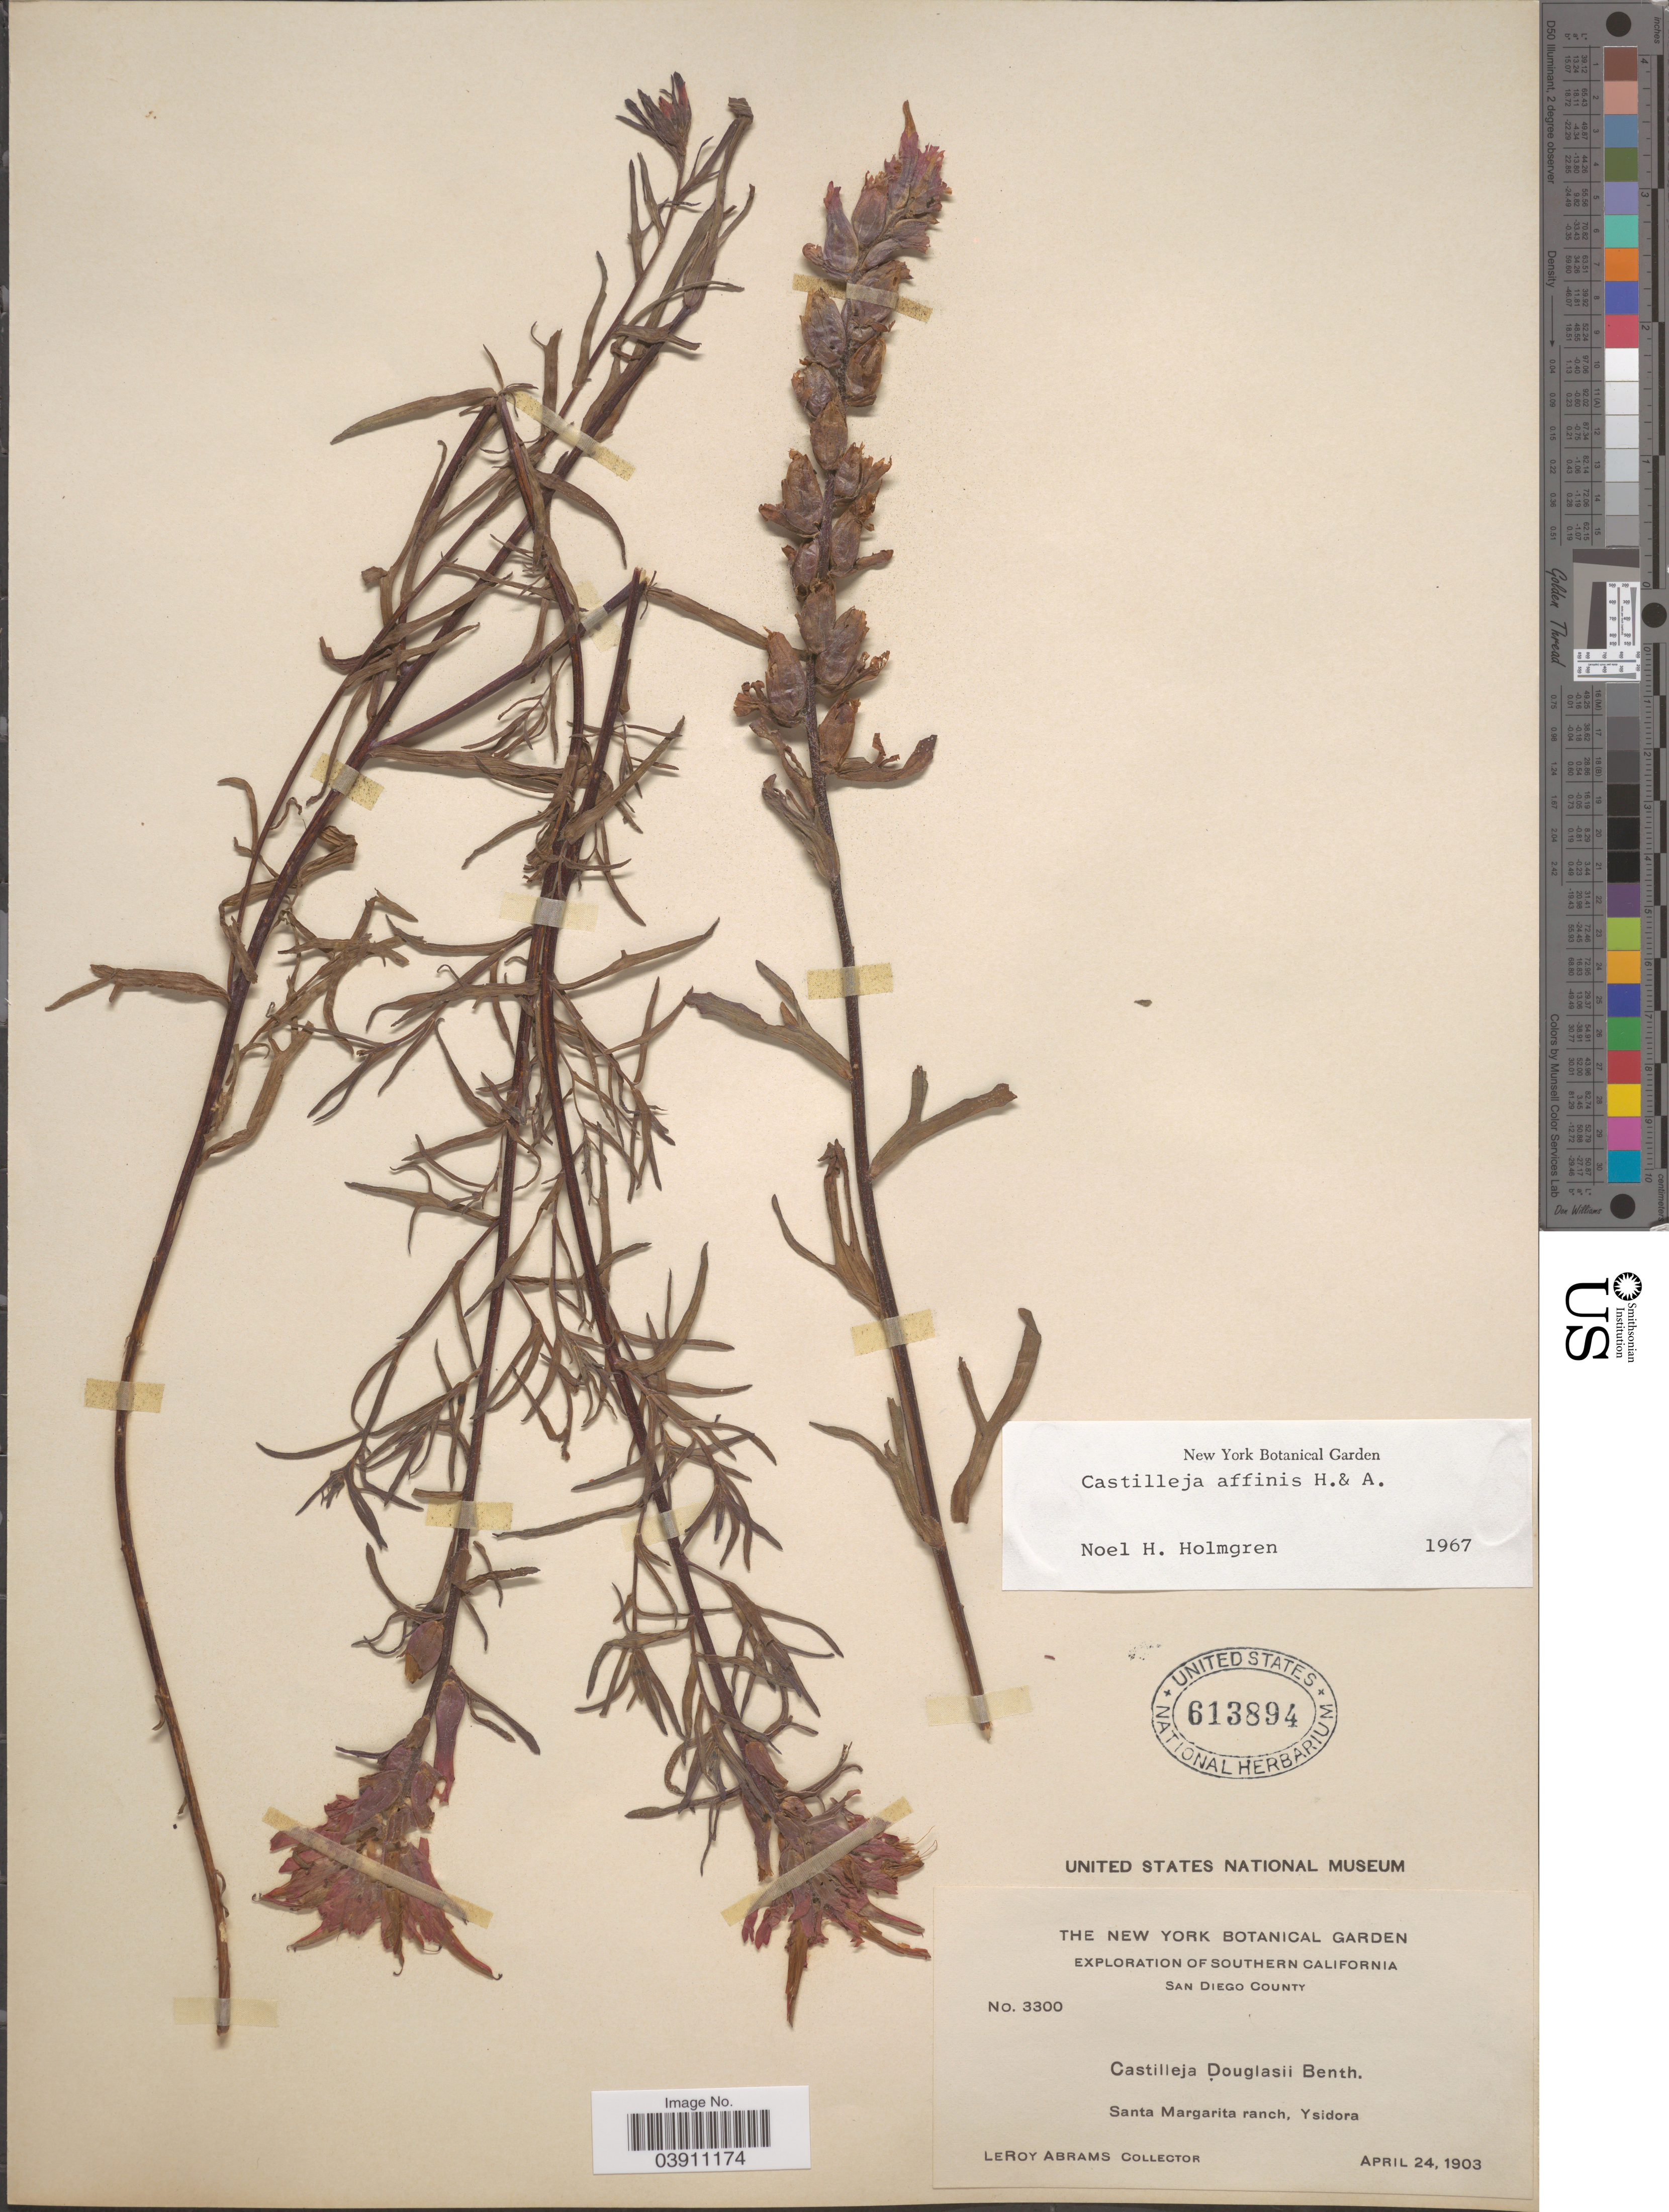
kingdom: Plantae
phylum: Tracheophyta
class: Magnoliopsida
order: Lamiales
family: Orobanchaceae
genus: Castilleja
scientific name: Castilleja affinis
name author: Hook. & Arn.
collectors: L. Abrams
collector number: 3300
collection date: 1903-04-24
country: United States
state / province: California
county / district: San Diego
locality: Southern California. San Diego County. Santa Margarita ranch, Ysidora.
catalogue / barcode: US 613894